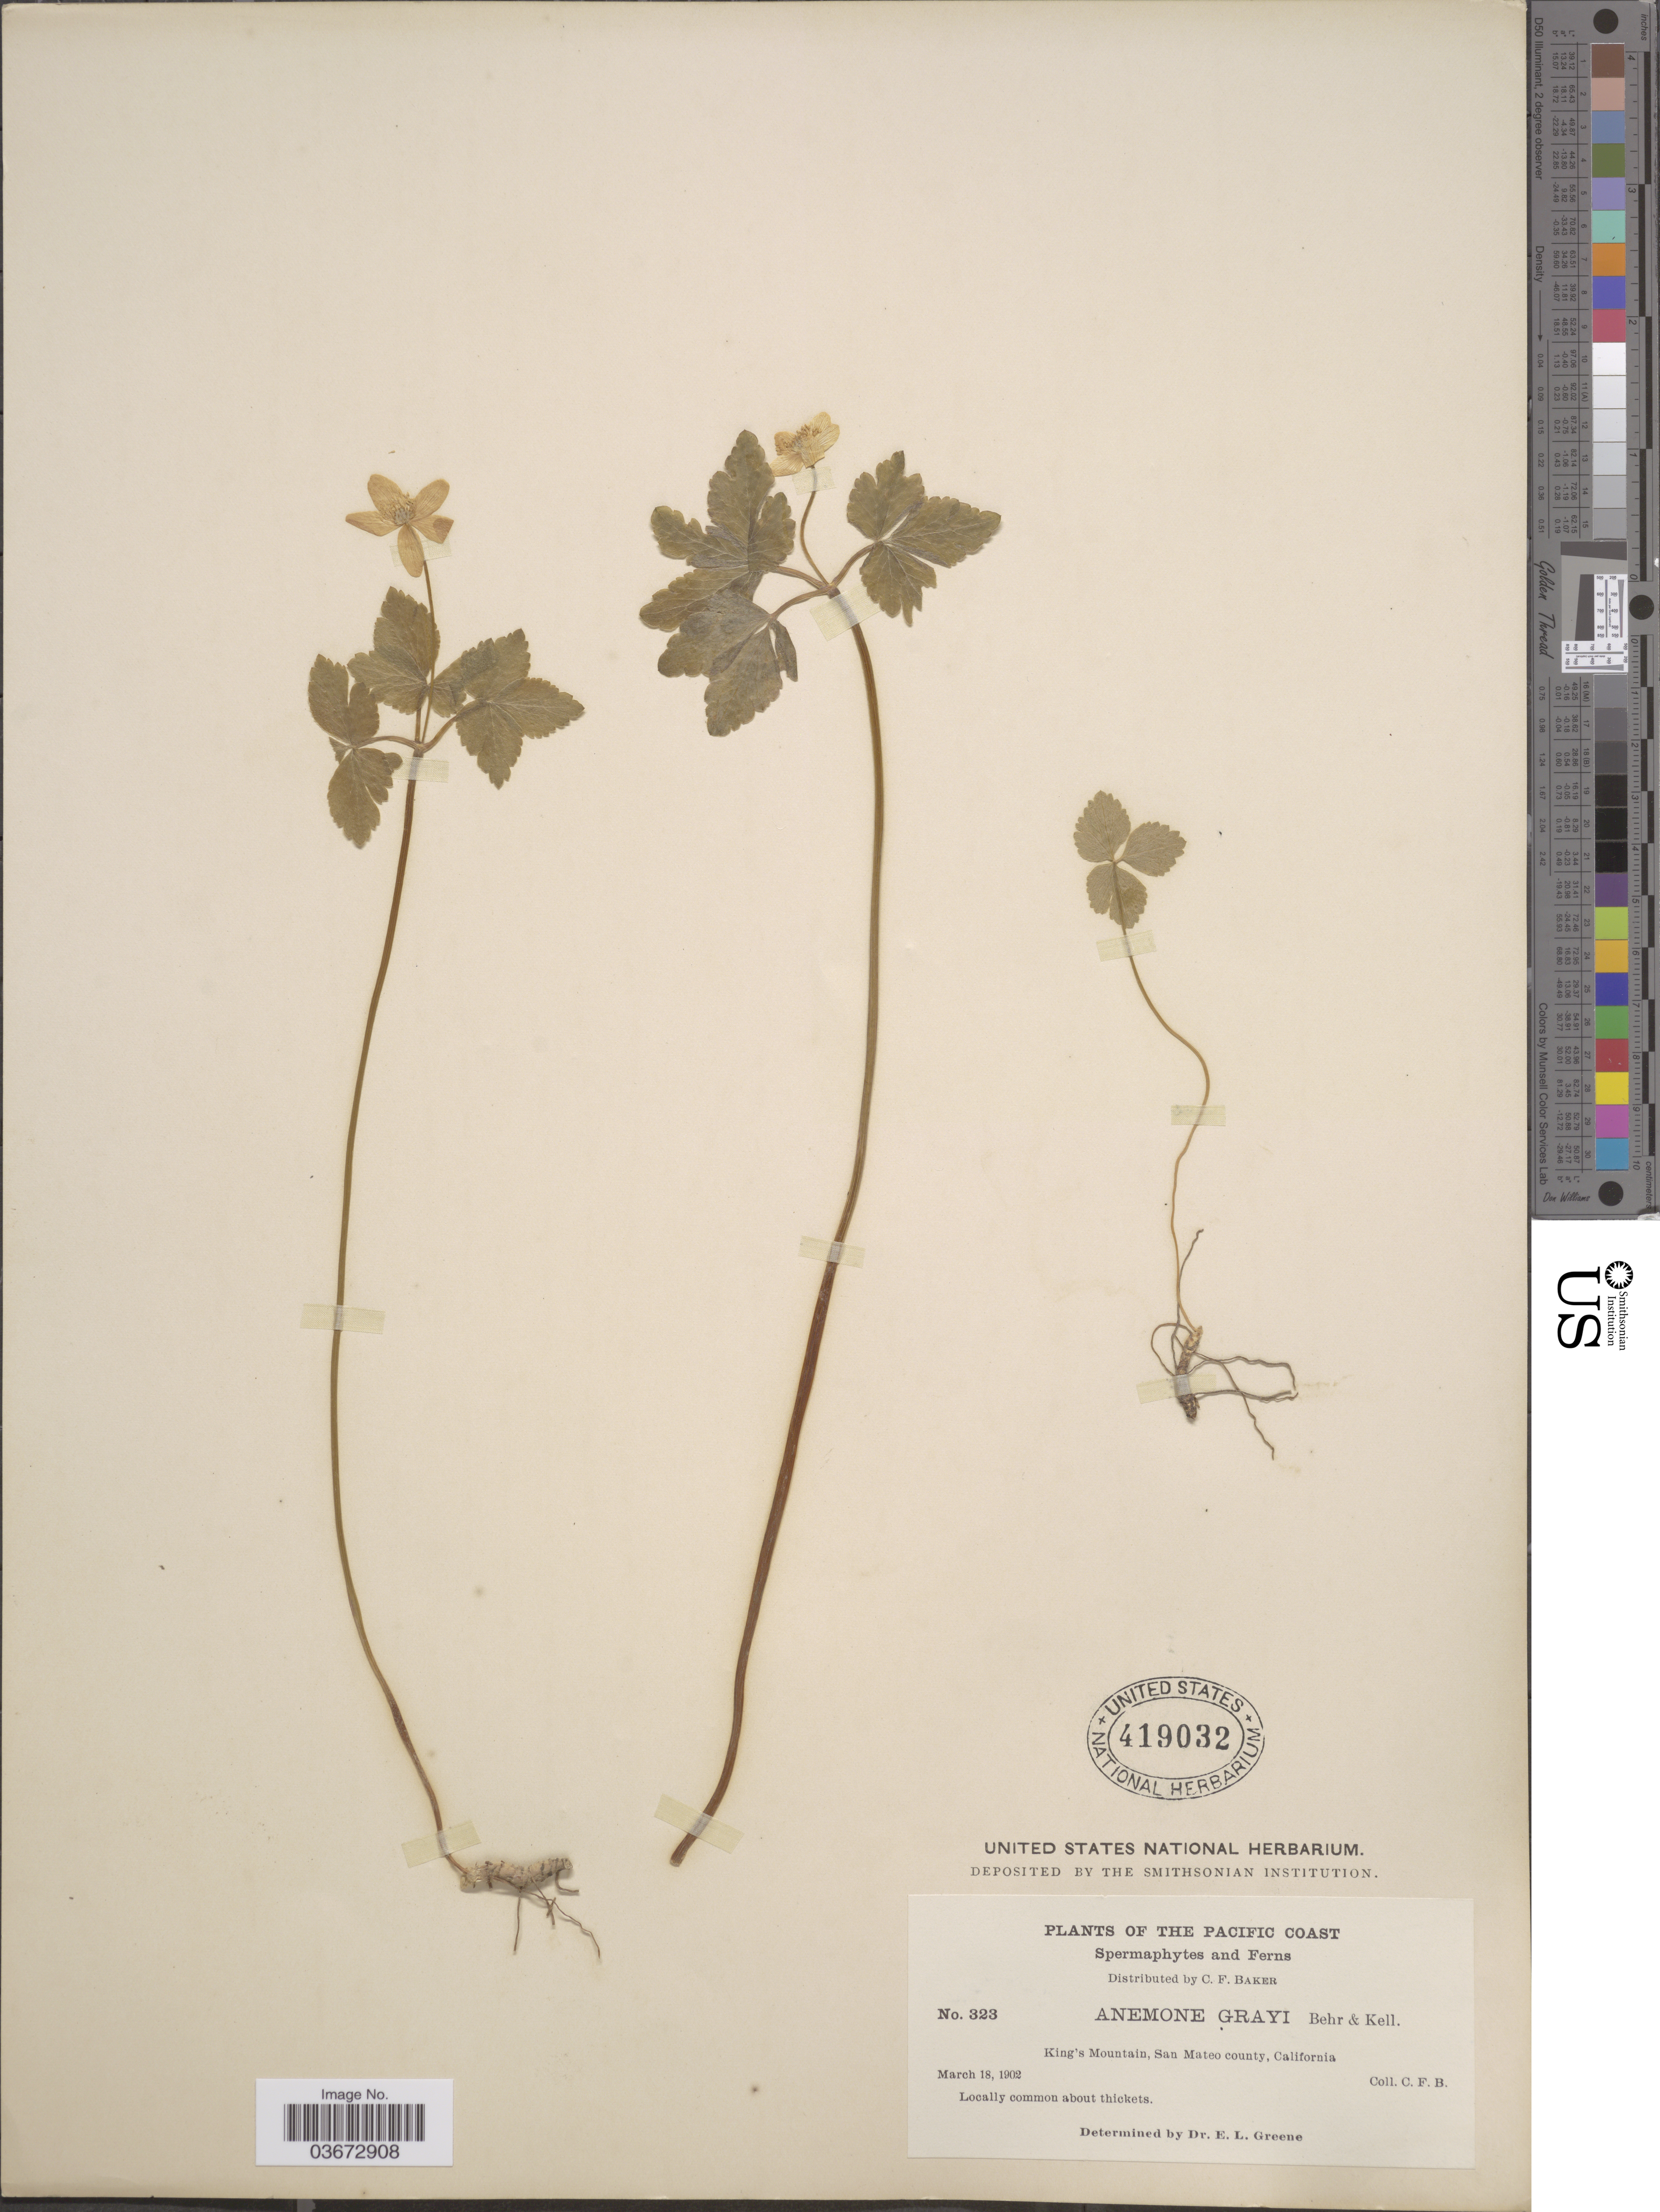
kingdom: Plantae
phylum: Tracheophyta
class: Magnoliopsida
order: Ranunculales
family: Ranunculaceae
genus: Anemone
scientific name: Anemone quinquefolia var. grayi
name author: (Behr ex Kellogg) Jeps.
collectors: C. F. Baker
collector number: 323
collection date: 1902-03-18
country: United States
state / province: California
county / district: San Mateo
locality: The Pacific Coast. King's Mountain, San Mateo county.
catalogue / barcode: US 419032